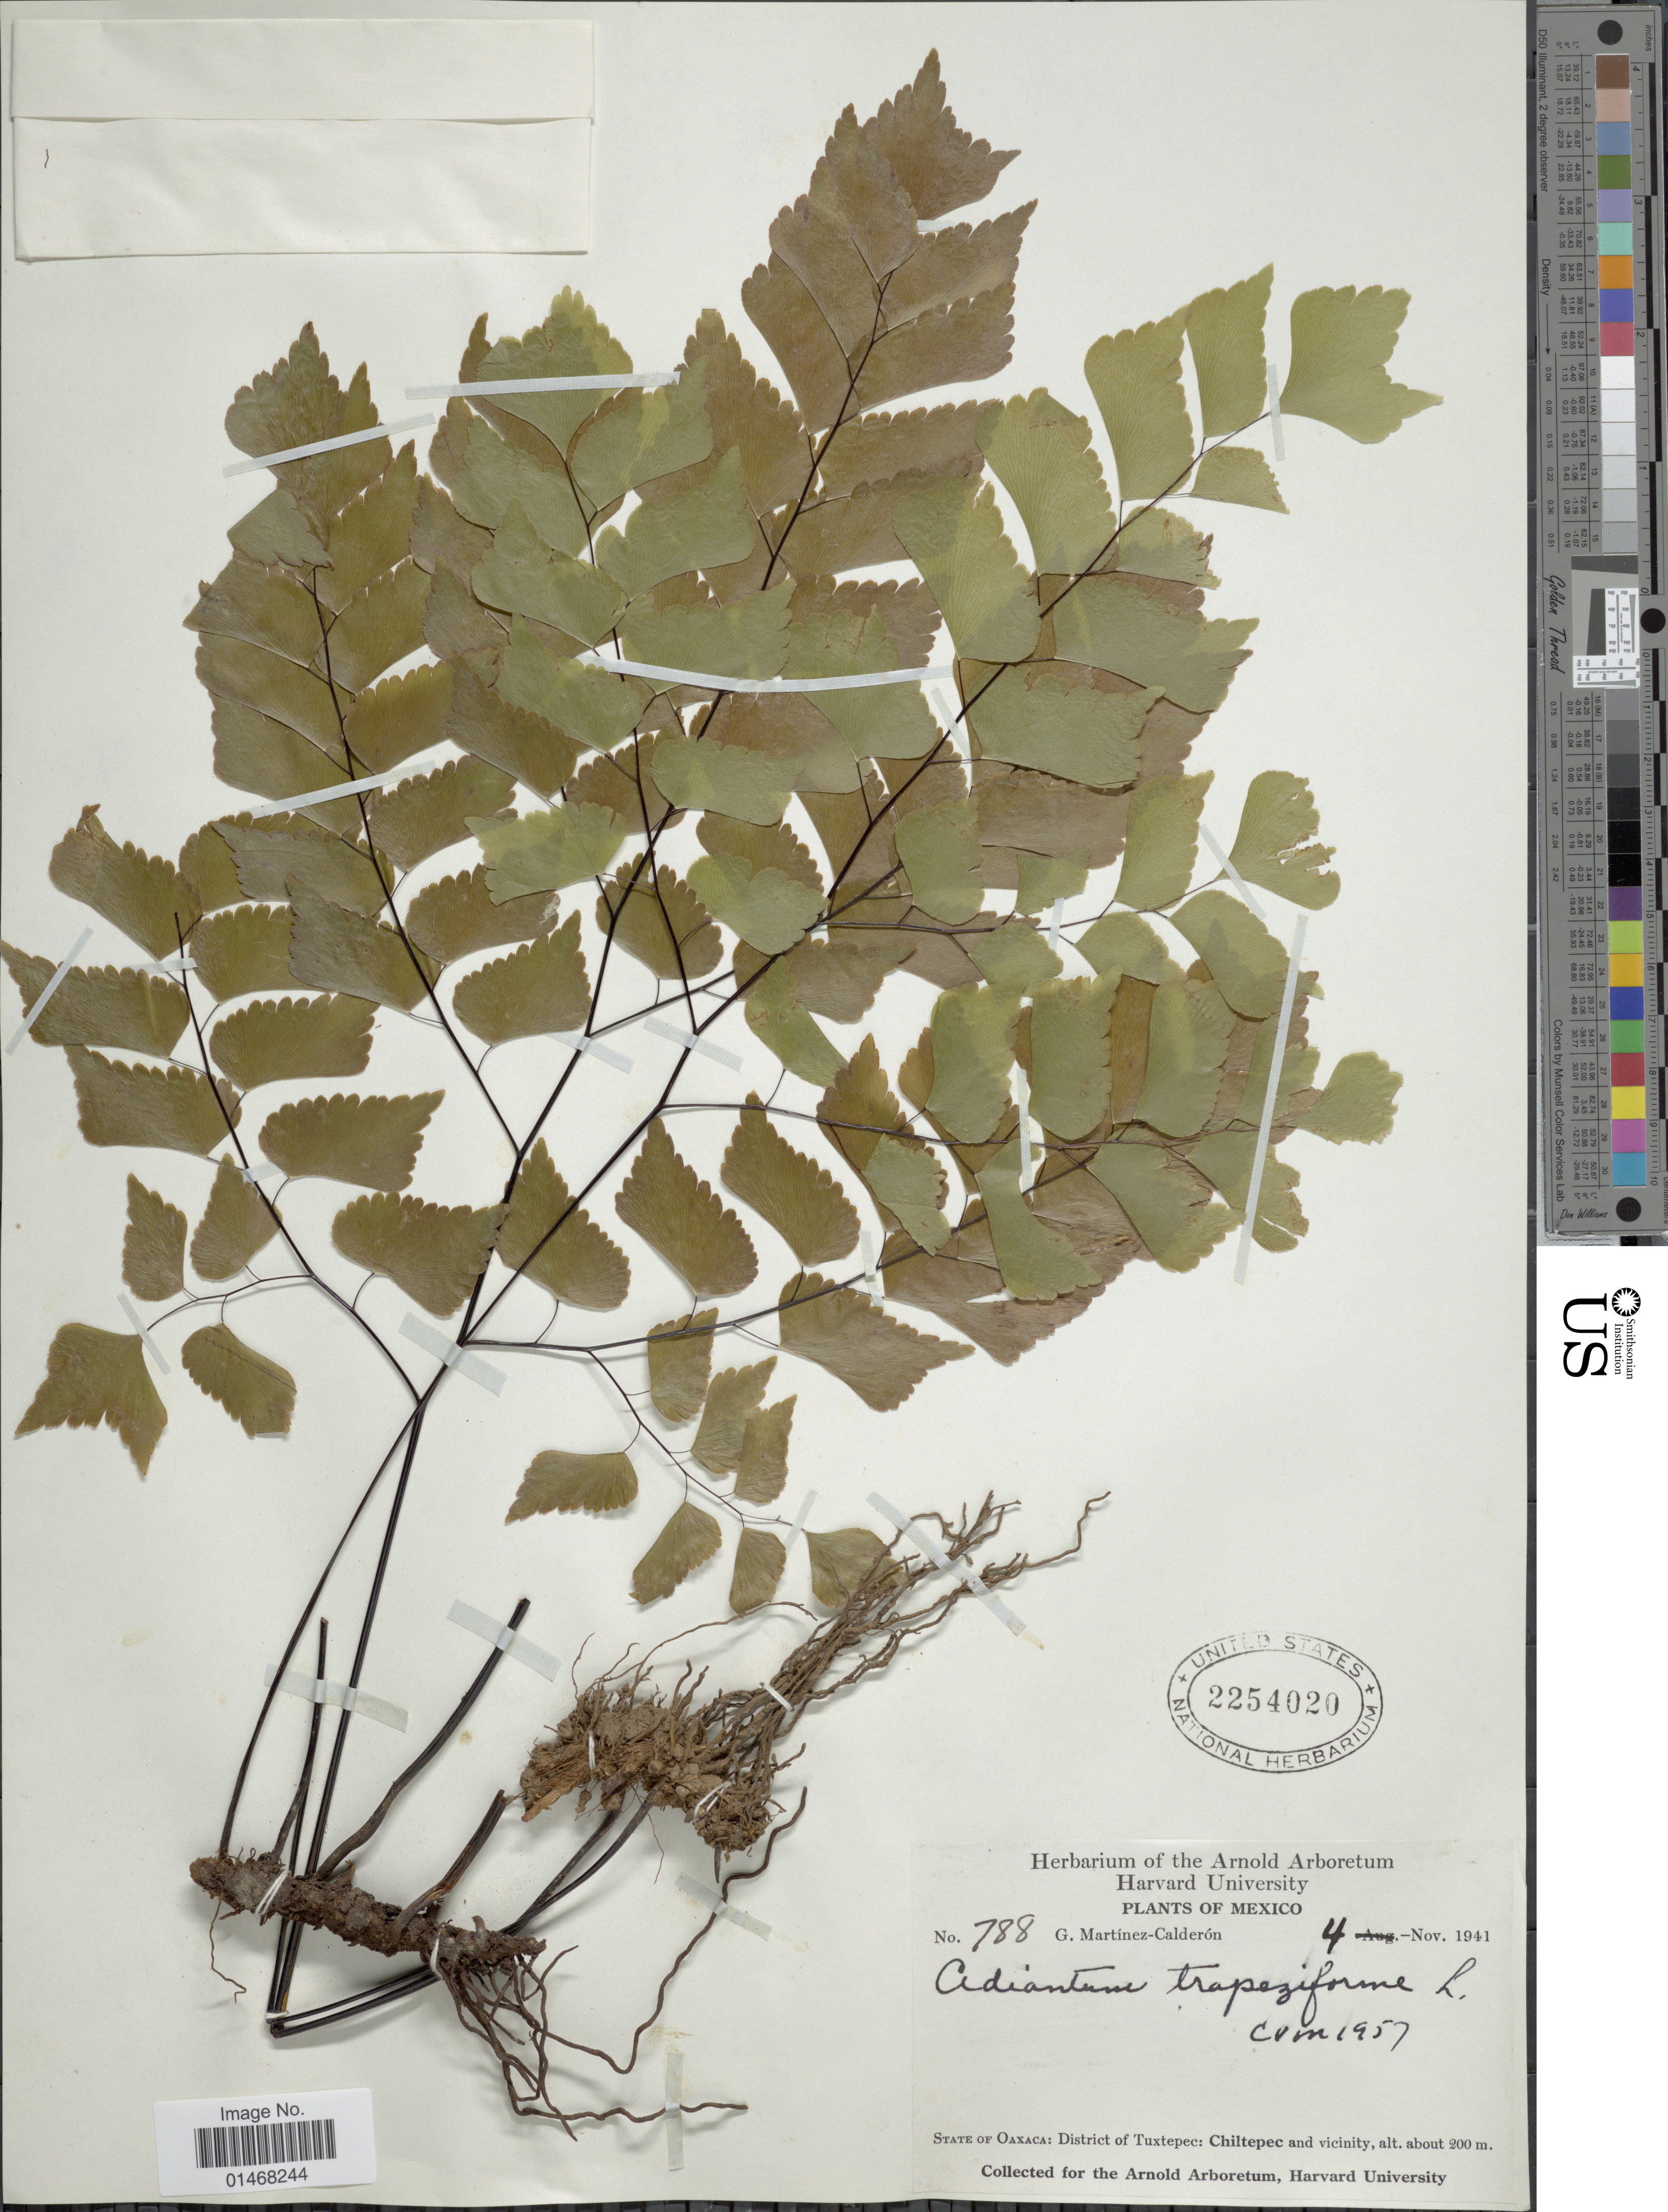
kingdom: Plantae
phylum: Tracheophyta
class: Polypodiopsida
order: Polypodiales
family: Pteridaceae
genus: Adiantum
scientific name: Adiantum trapeziforme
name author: L.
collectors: G. Martínez Calderón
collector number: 788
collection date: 1941-11-04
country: Mexico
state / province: Oaxaca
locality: District of Tuxtepec: Chiltepec and vicinity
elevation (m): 200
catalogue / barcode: US 2254020